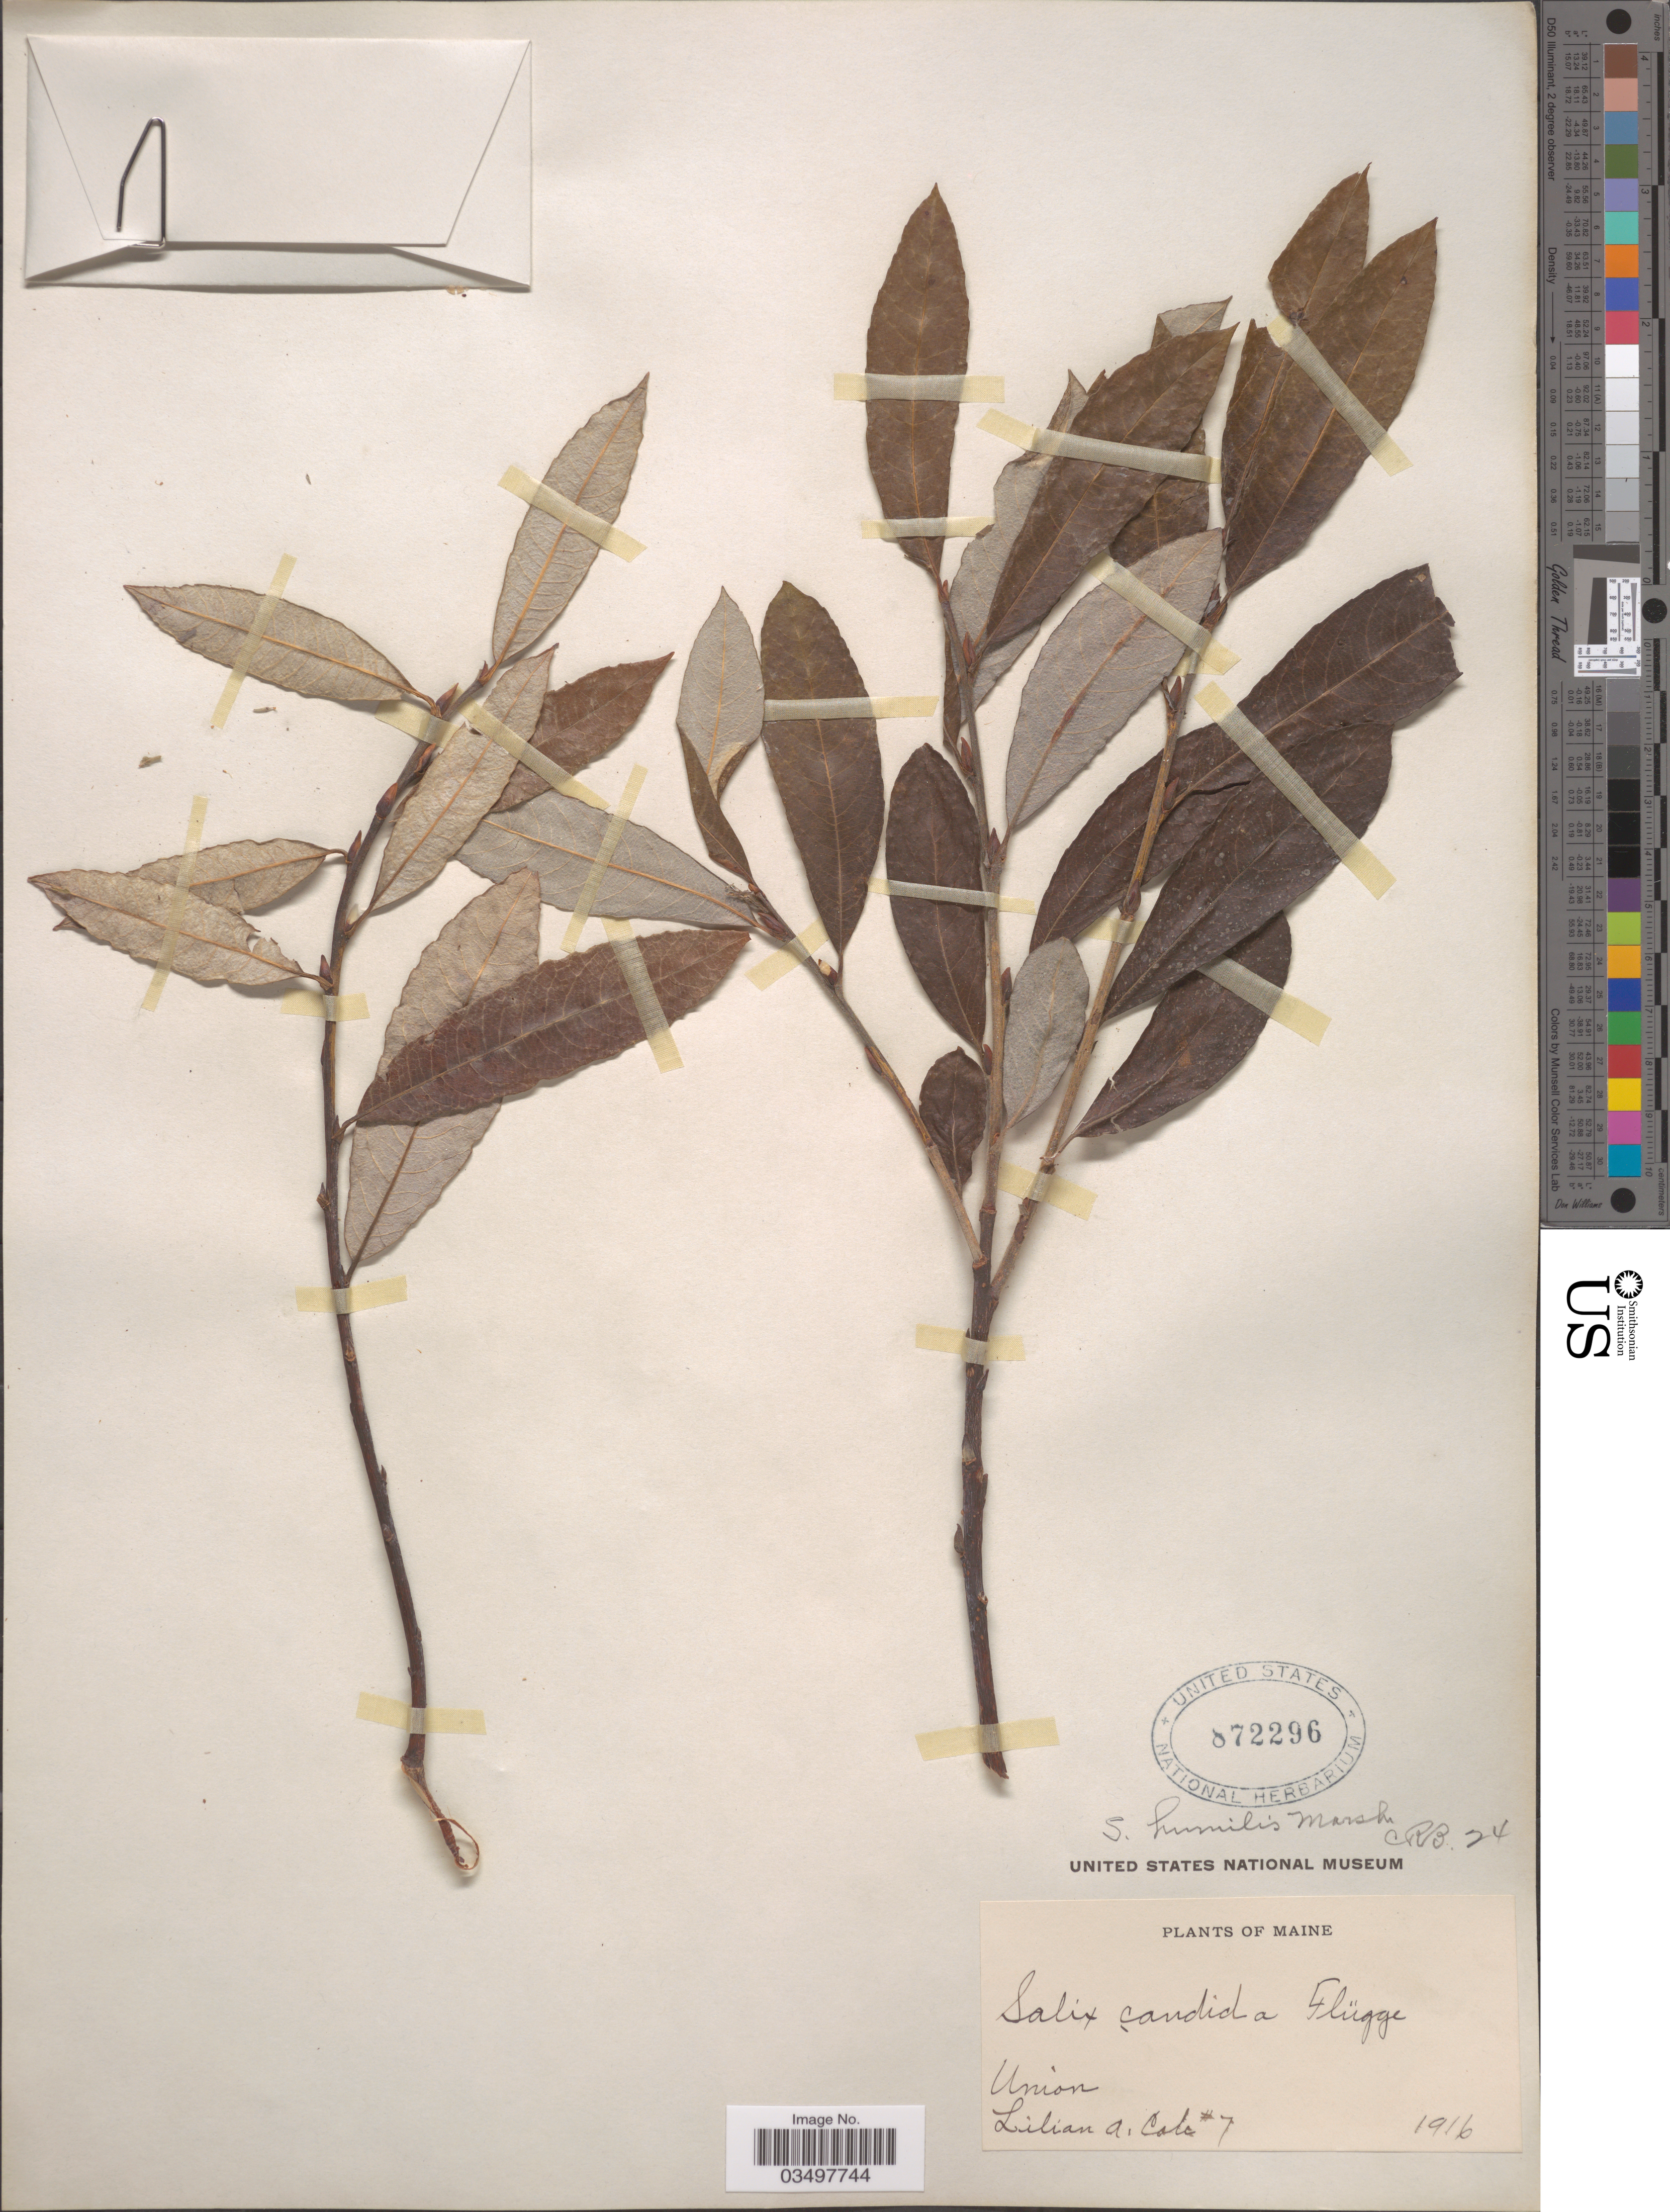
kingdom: Plantae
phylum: Tracheophyta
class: Magnoliopsida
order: Malpighiales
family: Salicaceae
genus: Salix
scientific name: Salix humilis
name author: Marshall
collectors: L. A. Cole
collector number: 7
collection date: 1916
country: United States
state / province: Maine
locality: Union.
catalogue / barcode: US 872296